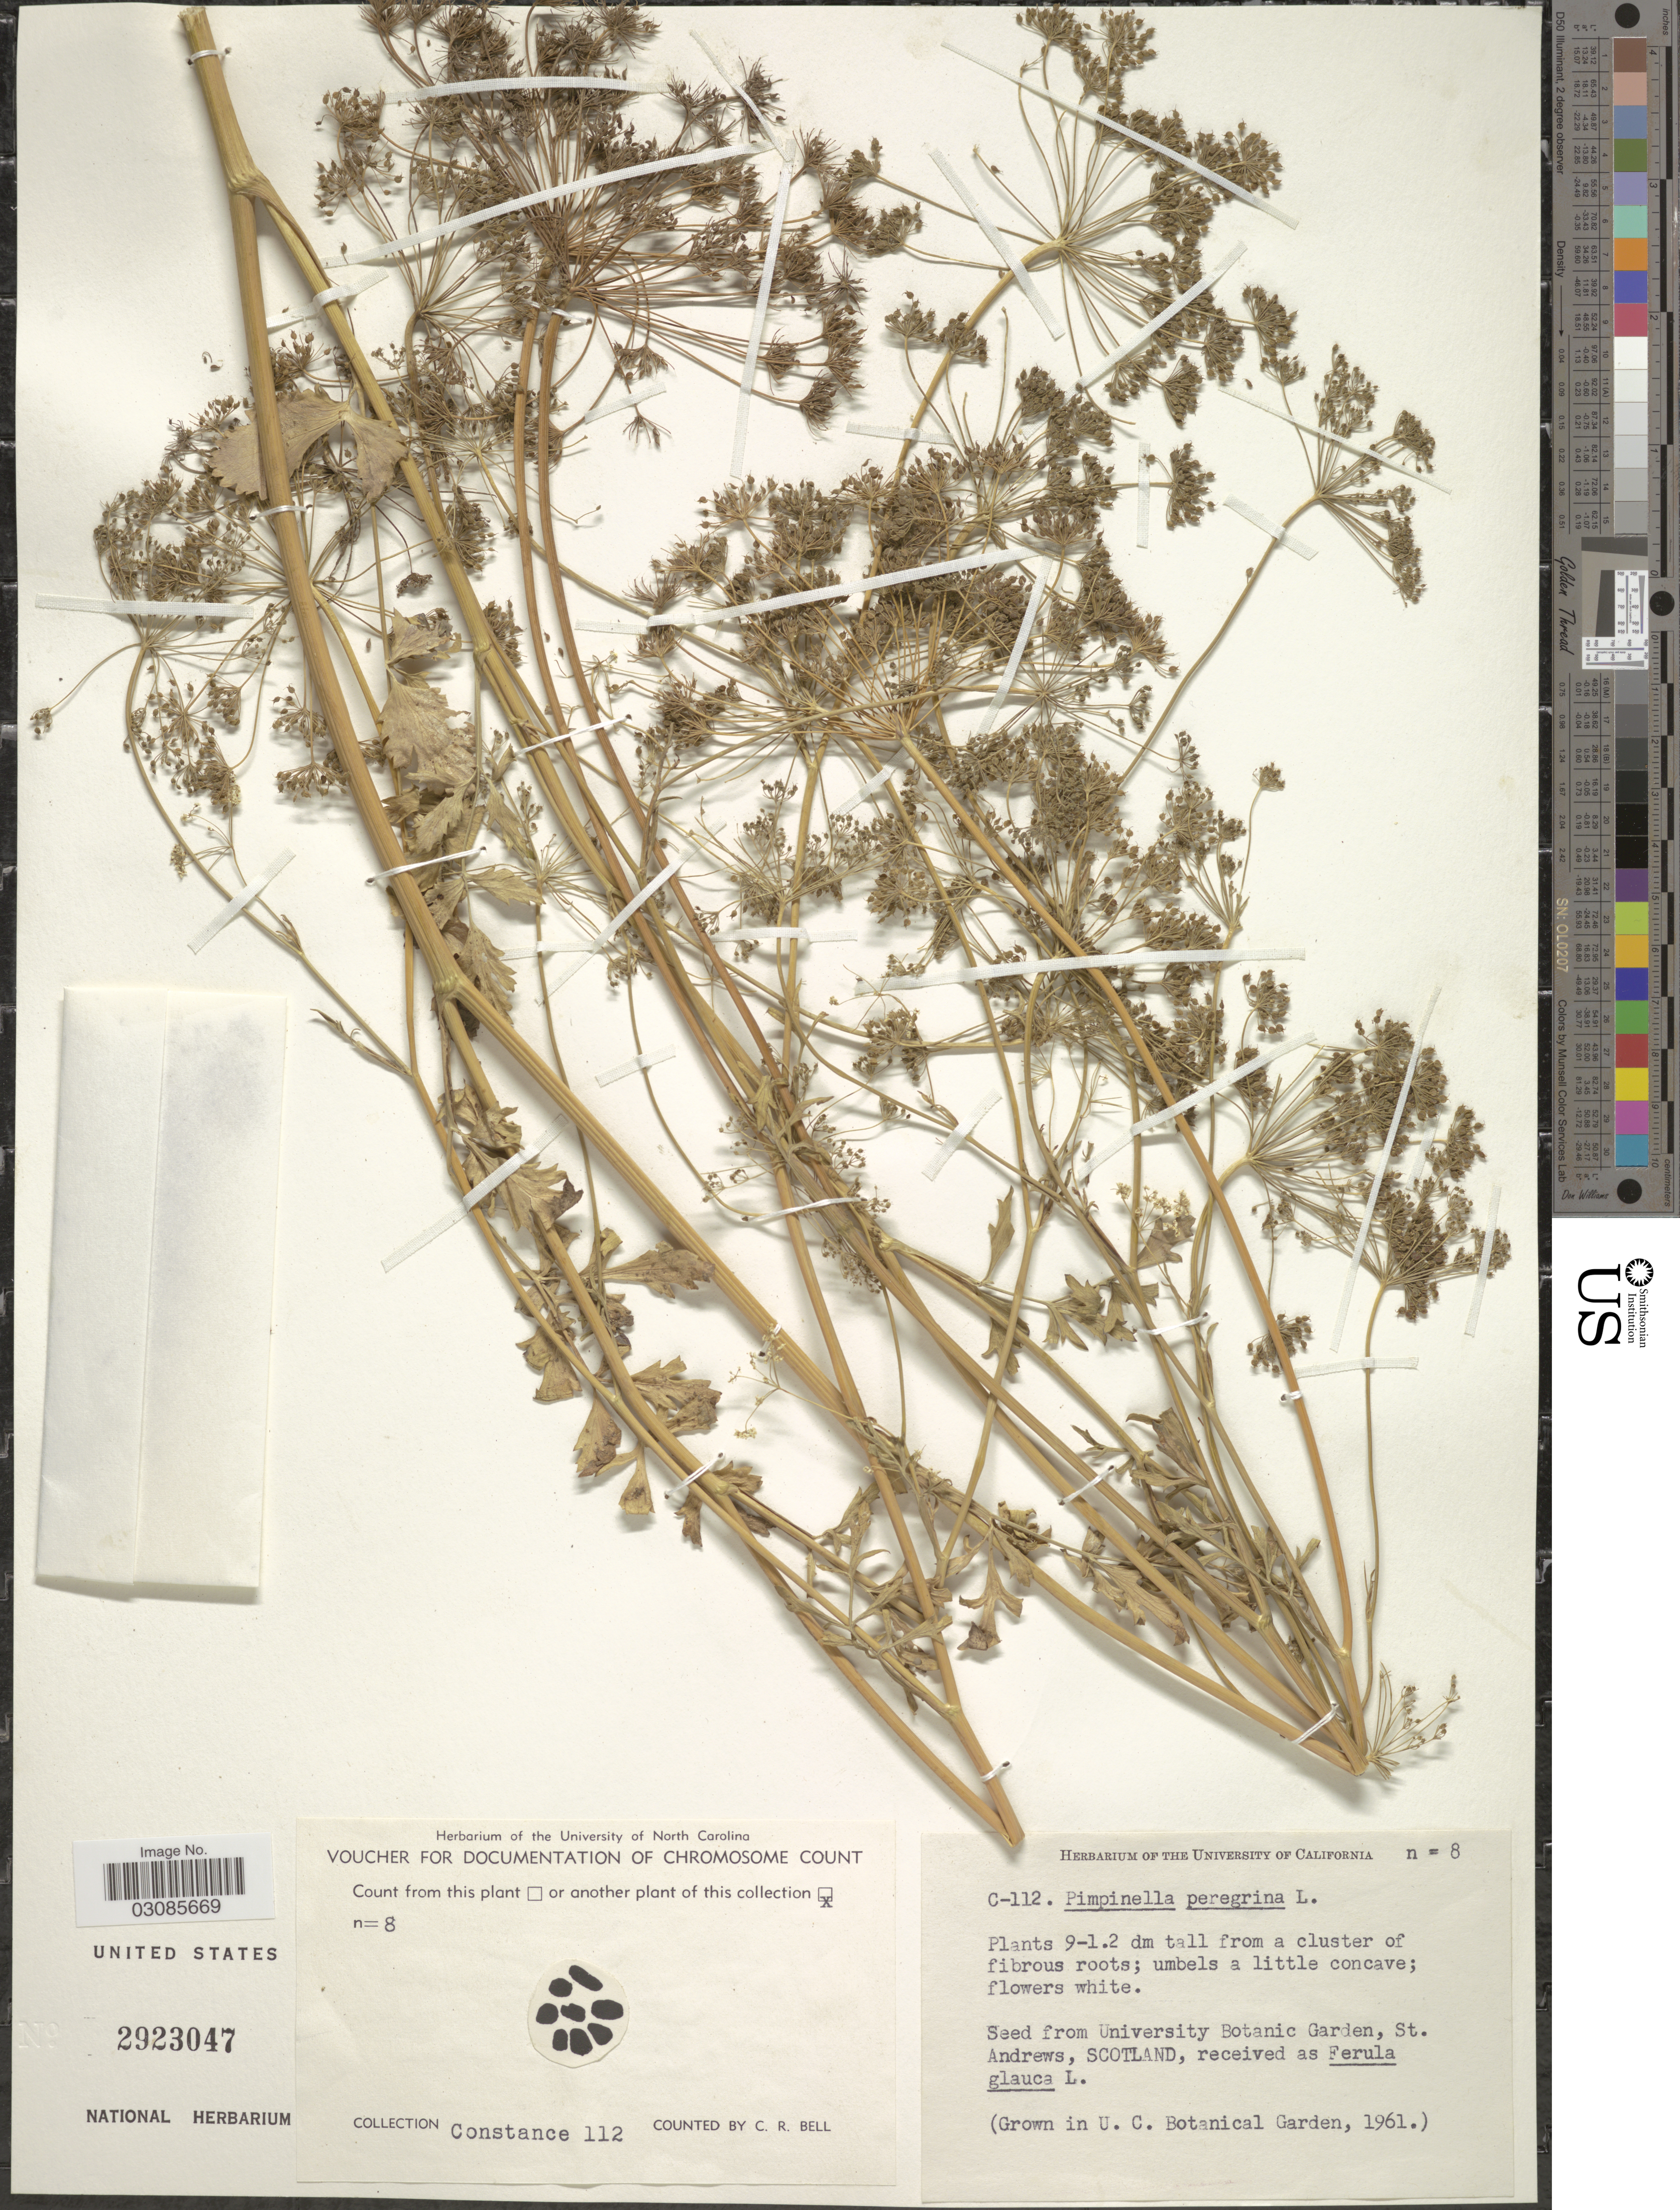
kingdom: Plantae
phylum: Tracheophyta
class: Magnoliopsida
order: Apiales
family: Apiaceae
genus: Pimpinella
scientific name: Pimpinella peregrina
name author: L.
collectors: Constance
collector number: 112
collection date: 1961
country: United States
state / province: California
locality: U. C. Botanical Garden.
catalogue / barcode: US 2923047